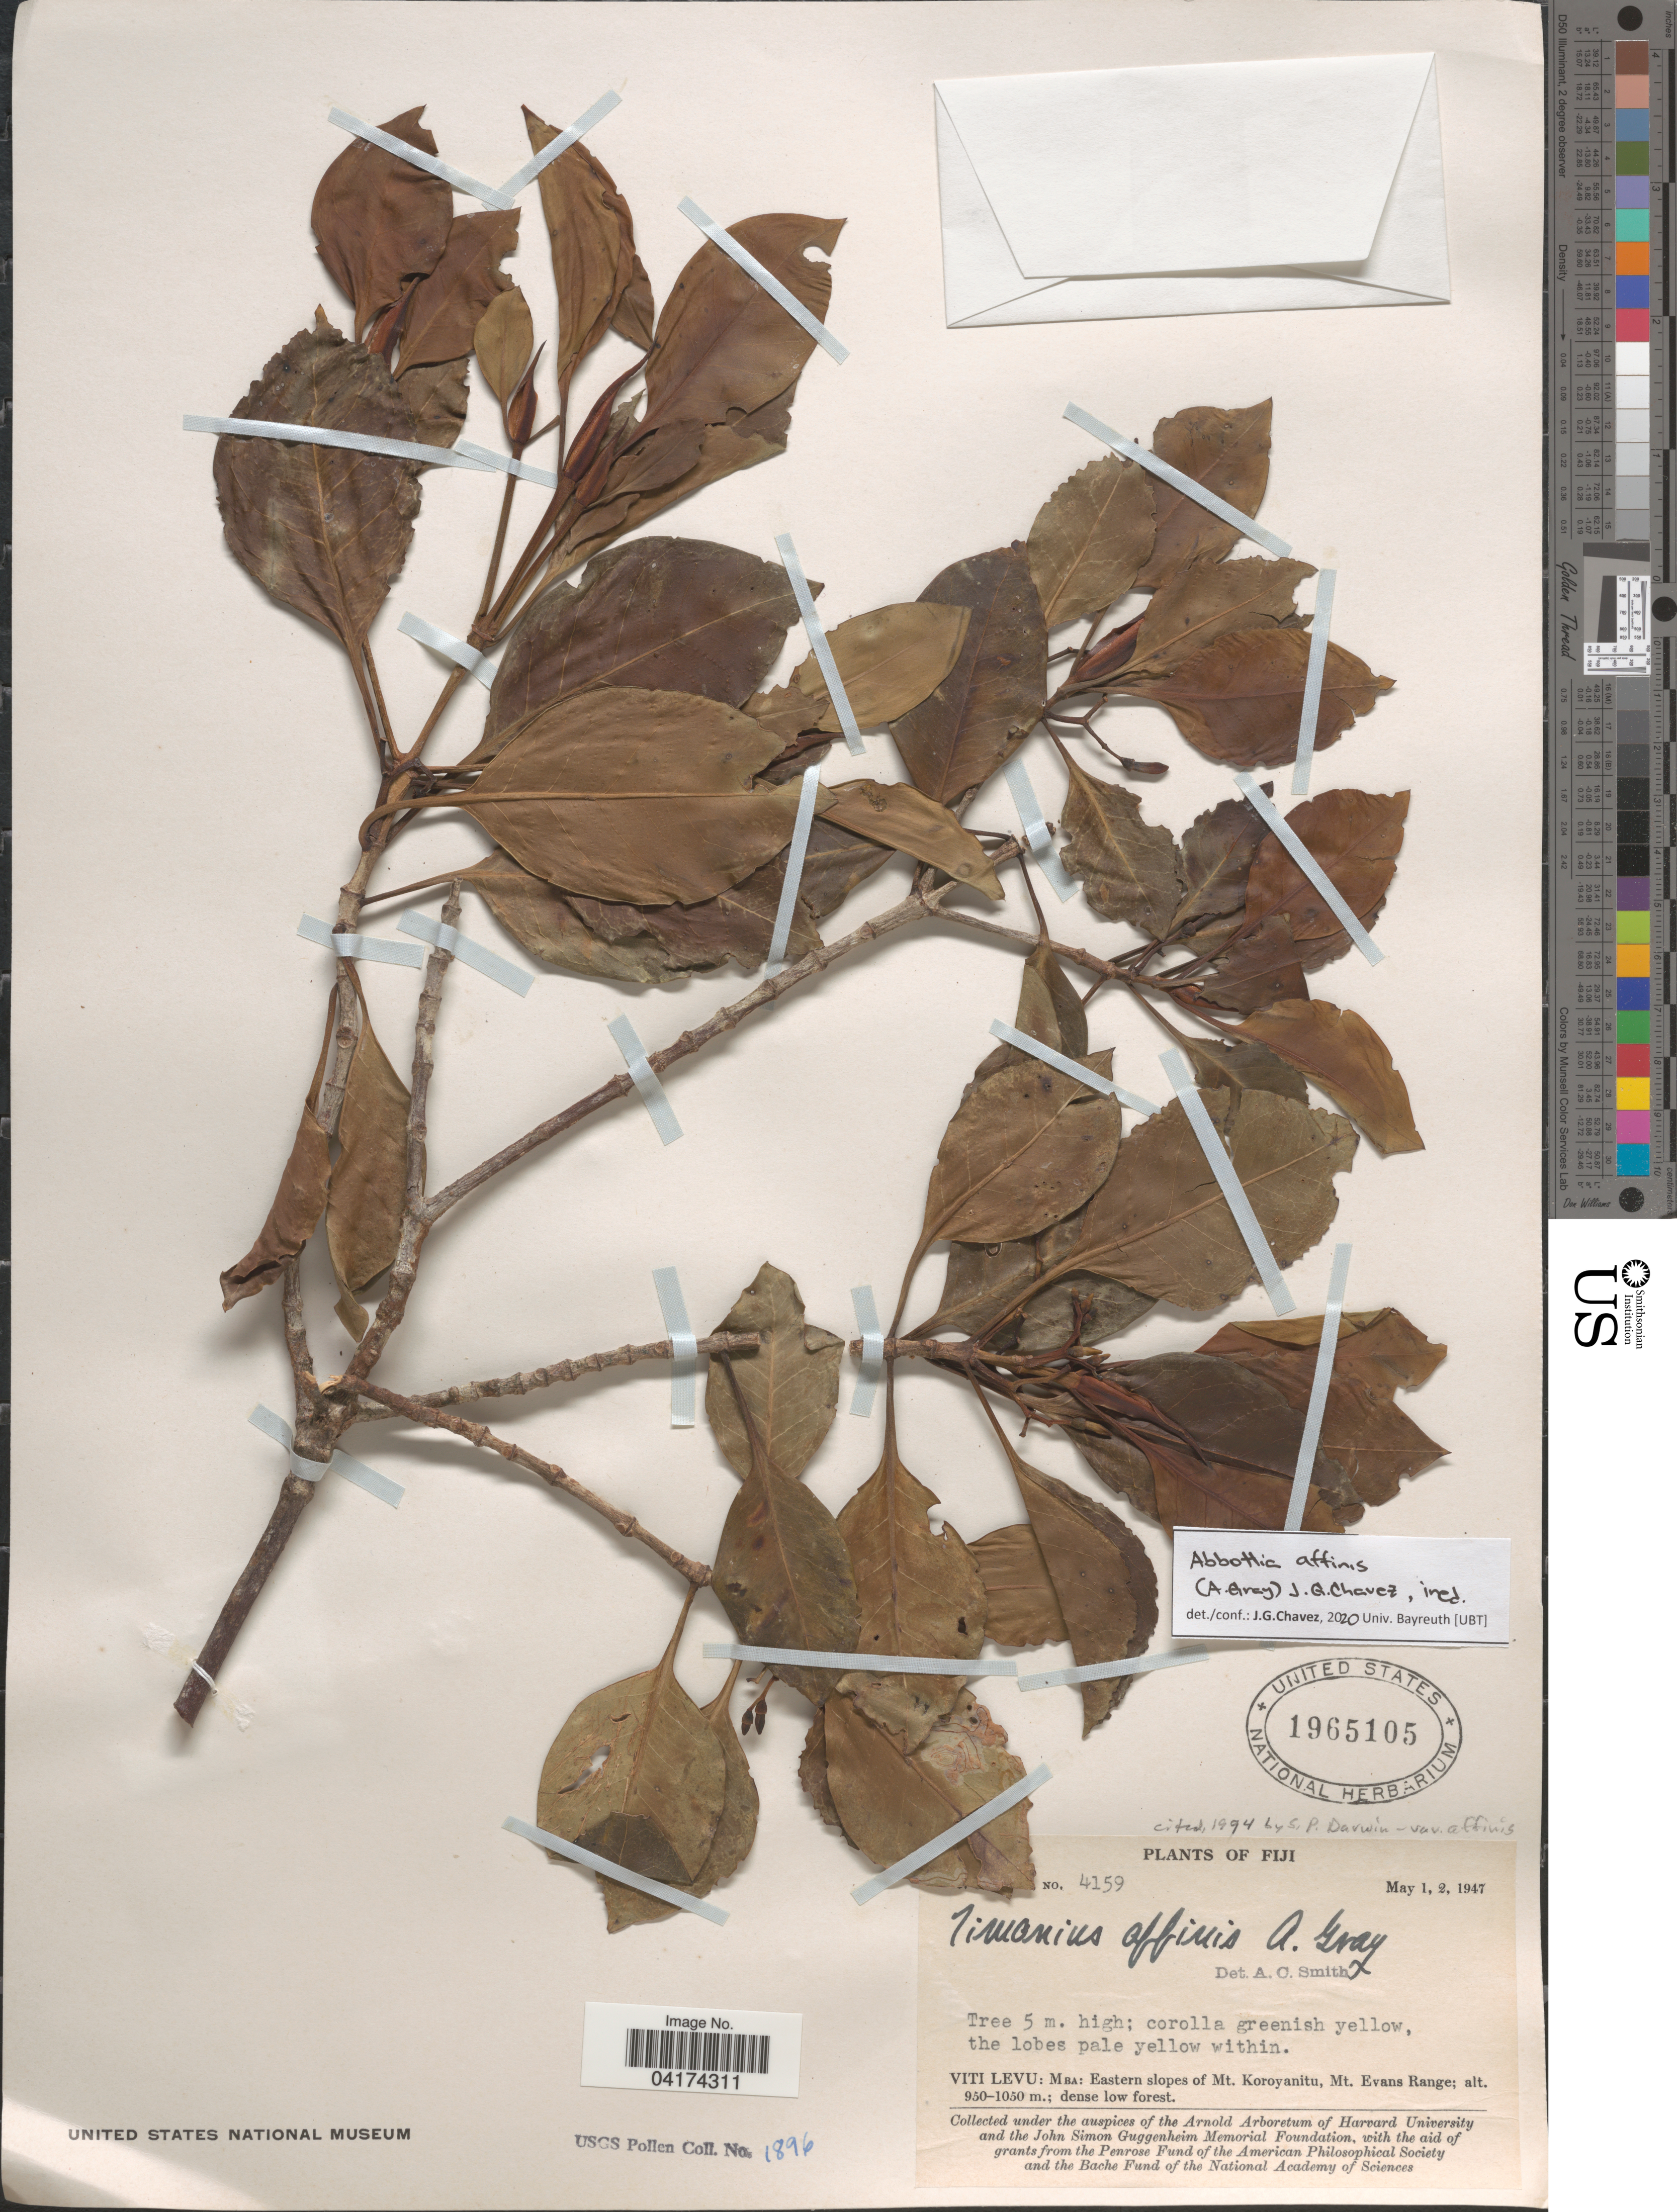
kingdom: Plantae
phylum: Tracheophyta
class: Magnoliopsida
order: Gentianales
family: Rubiaceae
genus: Abbottia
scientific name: Abbottia affinis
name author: (A. Gray) S.P. Darwin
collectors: A. C. Smith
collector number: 4159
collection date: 1947-05-01/1947-05-02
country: Fiji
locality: Viti Levu: Mba: Eastern slopes of Mt. Koroyanitu, Mt. Evans Range.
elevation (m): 950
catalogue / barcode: US 1965105